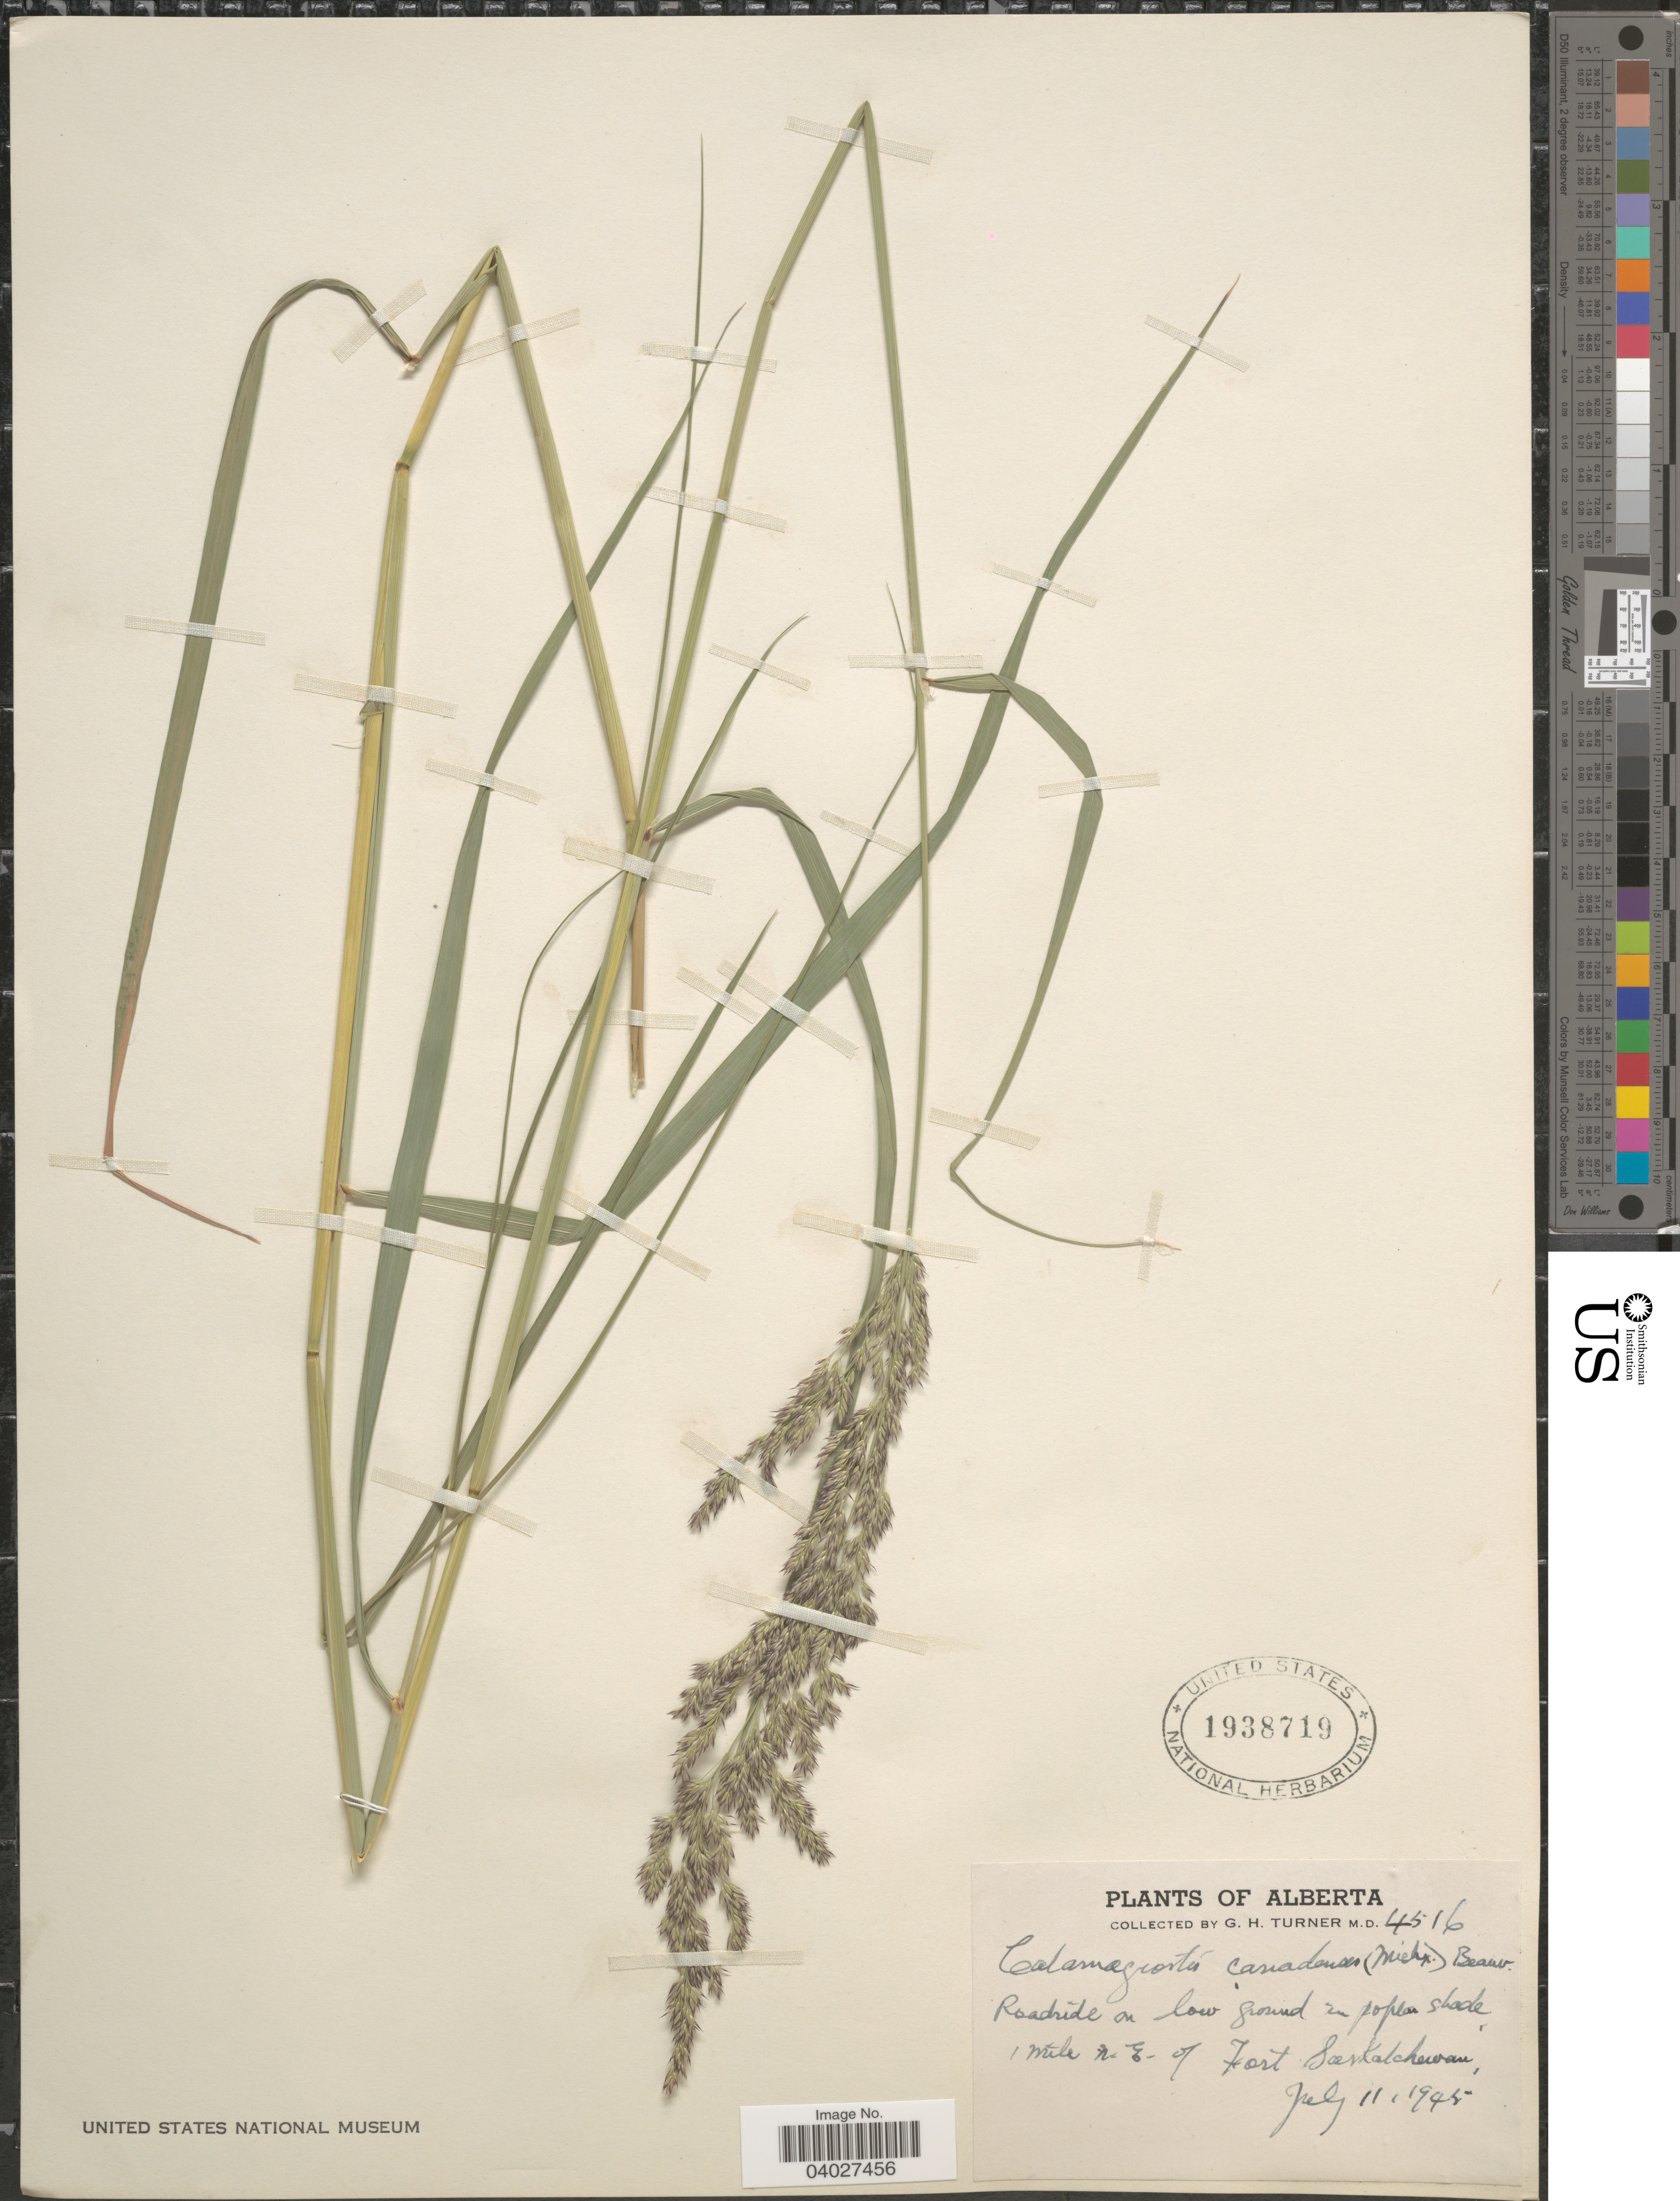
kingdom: Plantae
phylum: Tracheophyta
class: Liliopsida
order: Poales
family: Poaceae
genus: Calamagrostis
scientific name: Calamagrostis canadensis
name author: (Michx.) P. Beauv.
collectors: G. H. Turner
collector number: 4516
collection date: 1945-07-11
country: Canada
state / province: Alberta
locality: Roadside on low ground in proper shade, 1 mile N.E. of Fort Saskatchewan.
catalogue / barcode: US 1938719